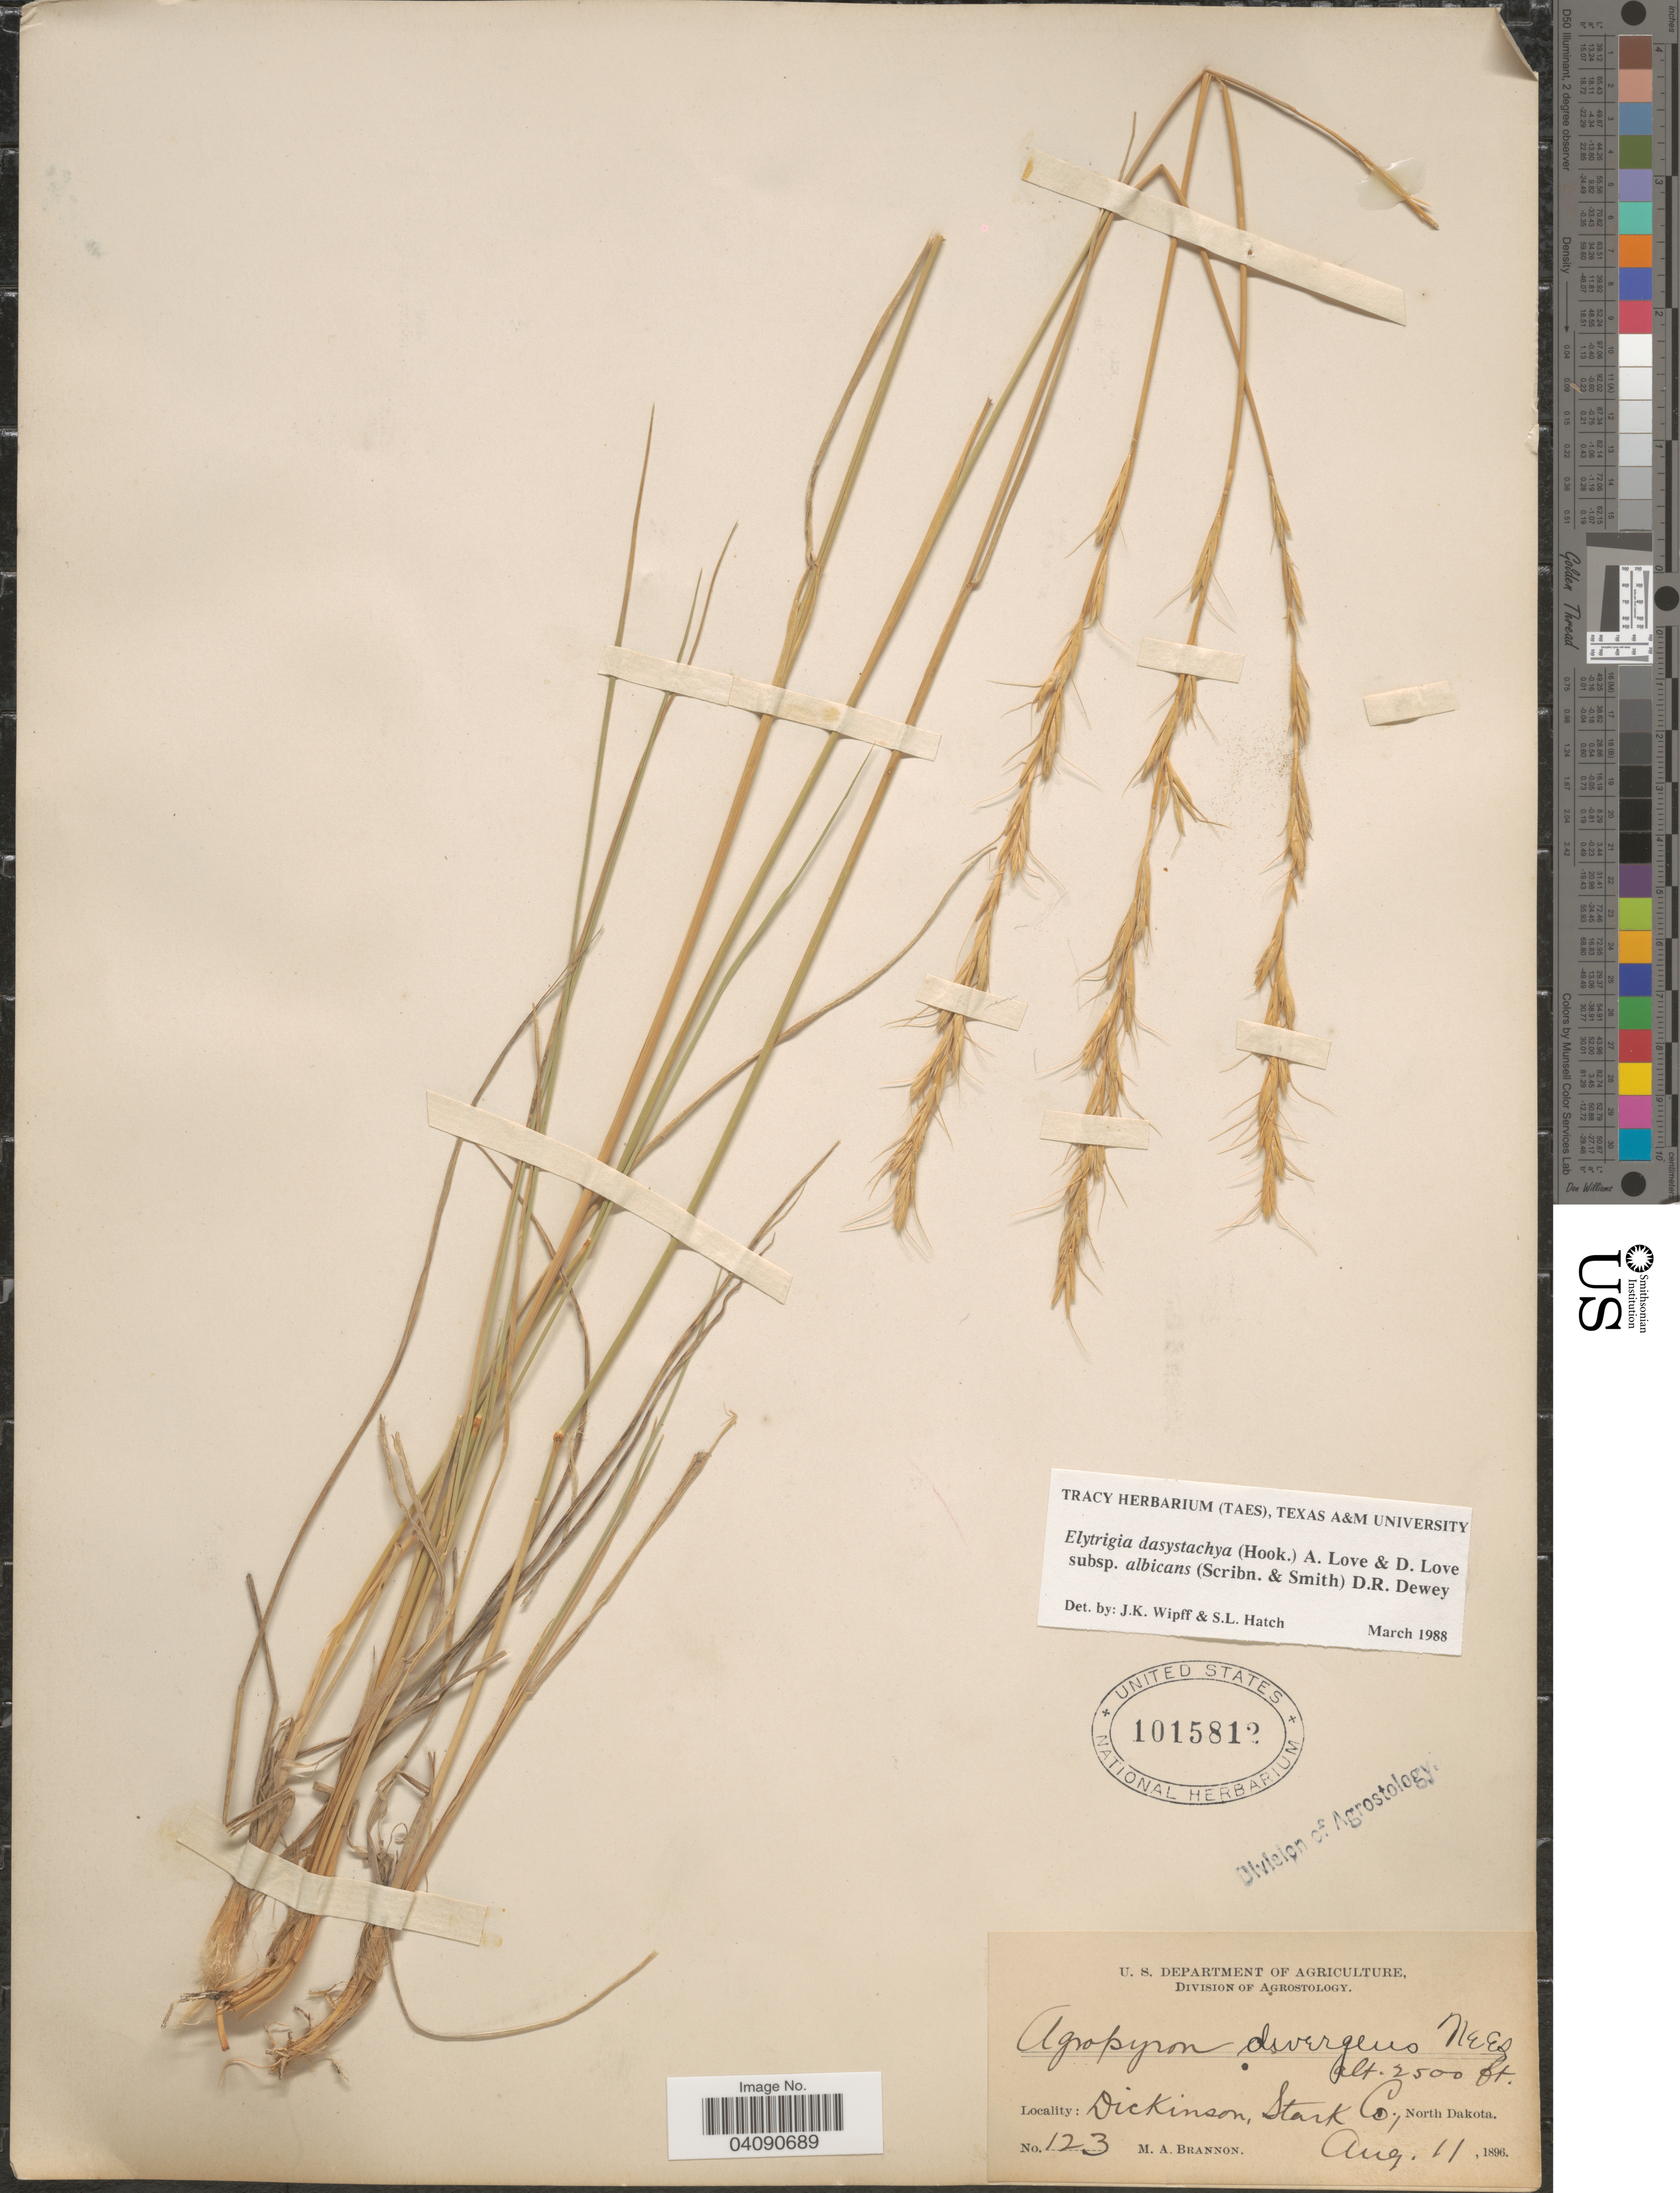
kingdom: Plantae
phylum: Tracheophyta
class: Liliopsida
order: Poales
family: Poaceae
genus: Elymus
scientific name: Elymus albicans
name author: (Scribn. & J.G. Sm.) Á. Löve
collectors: M. Brannon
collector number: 123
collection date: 1896-08-11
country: United States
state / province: North Dakota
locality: Dickinson, Stark Co.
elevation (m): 762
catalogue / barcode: US 1015812